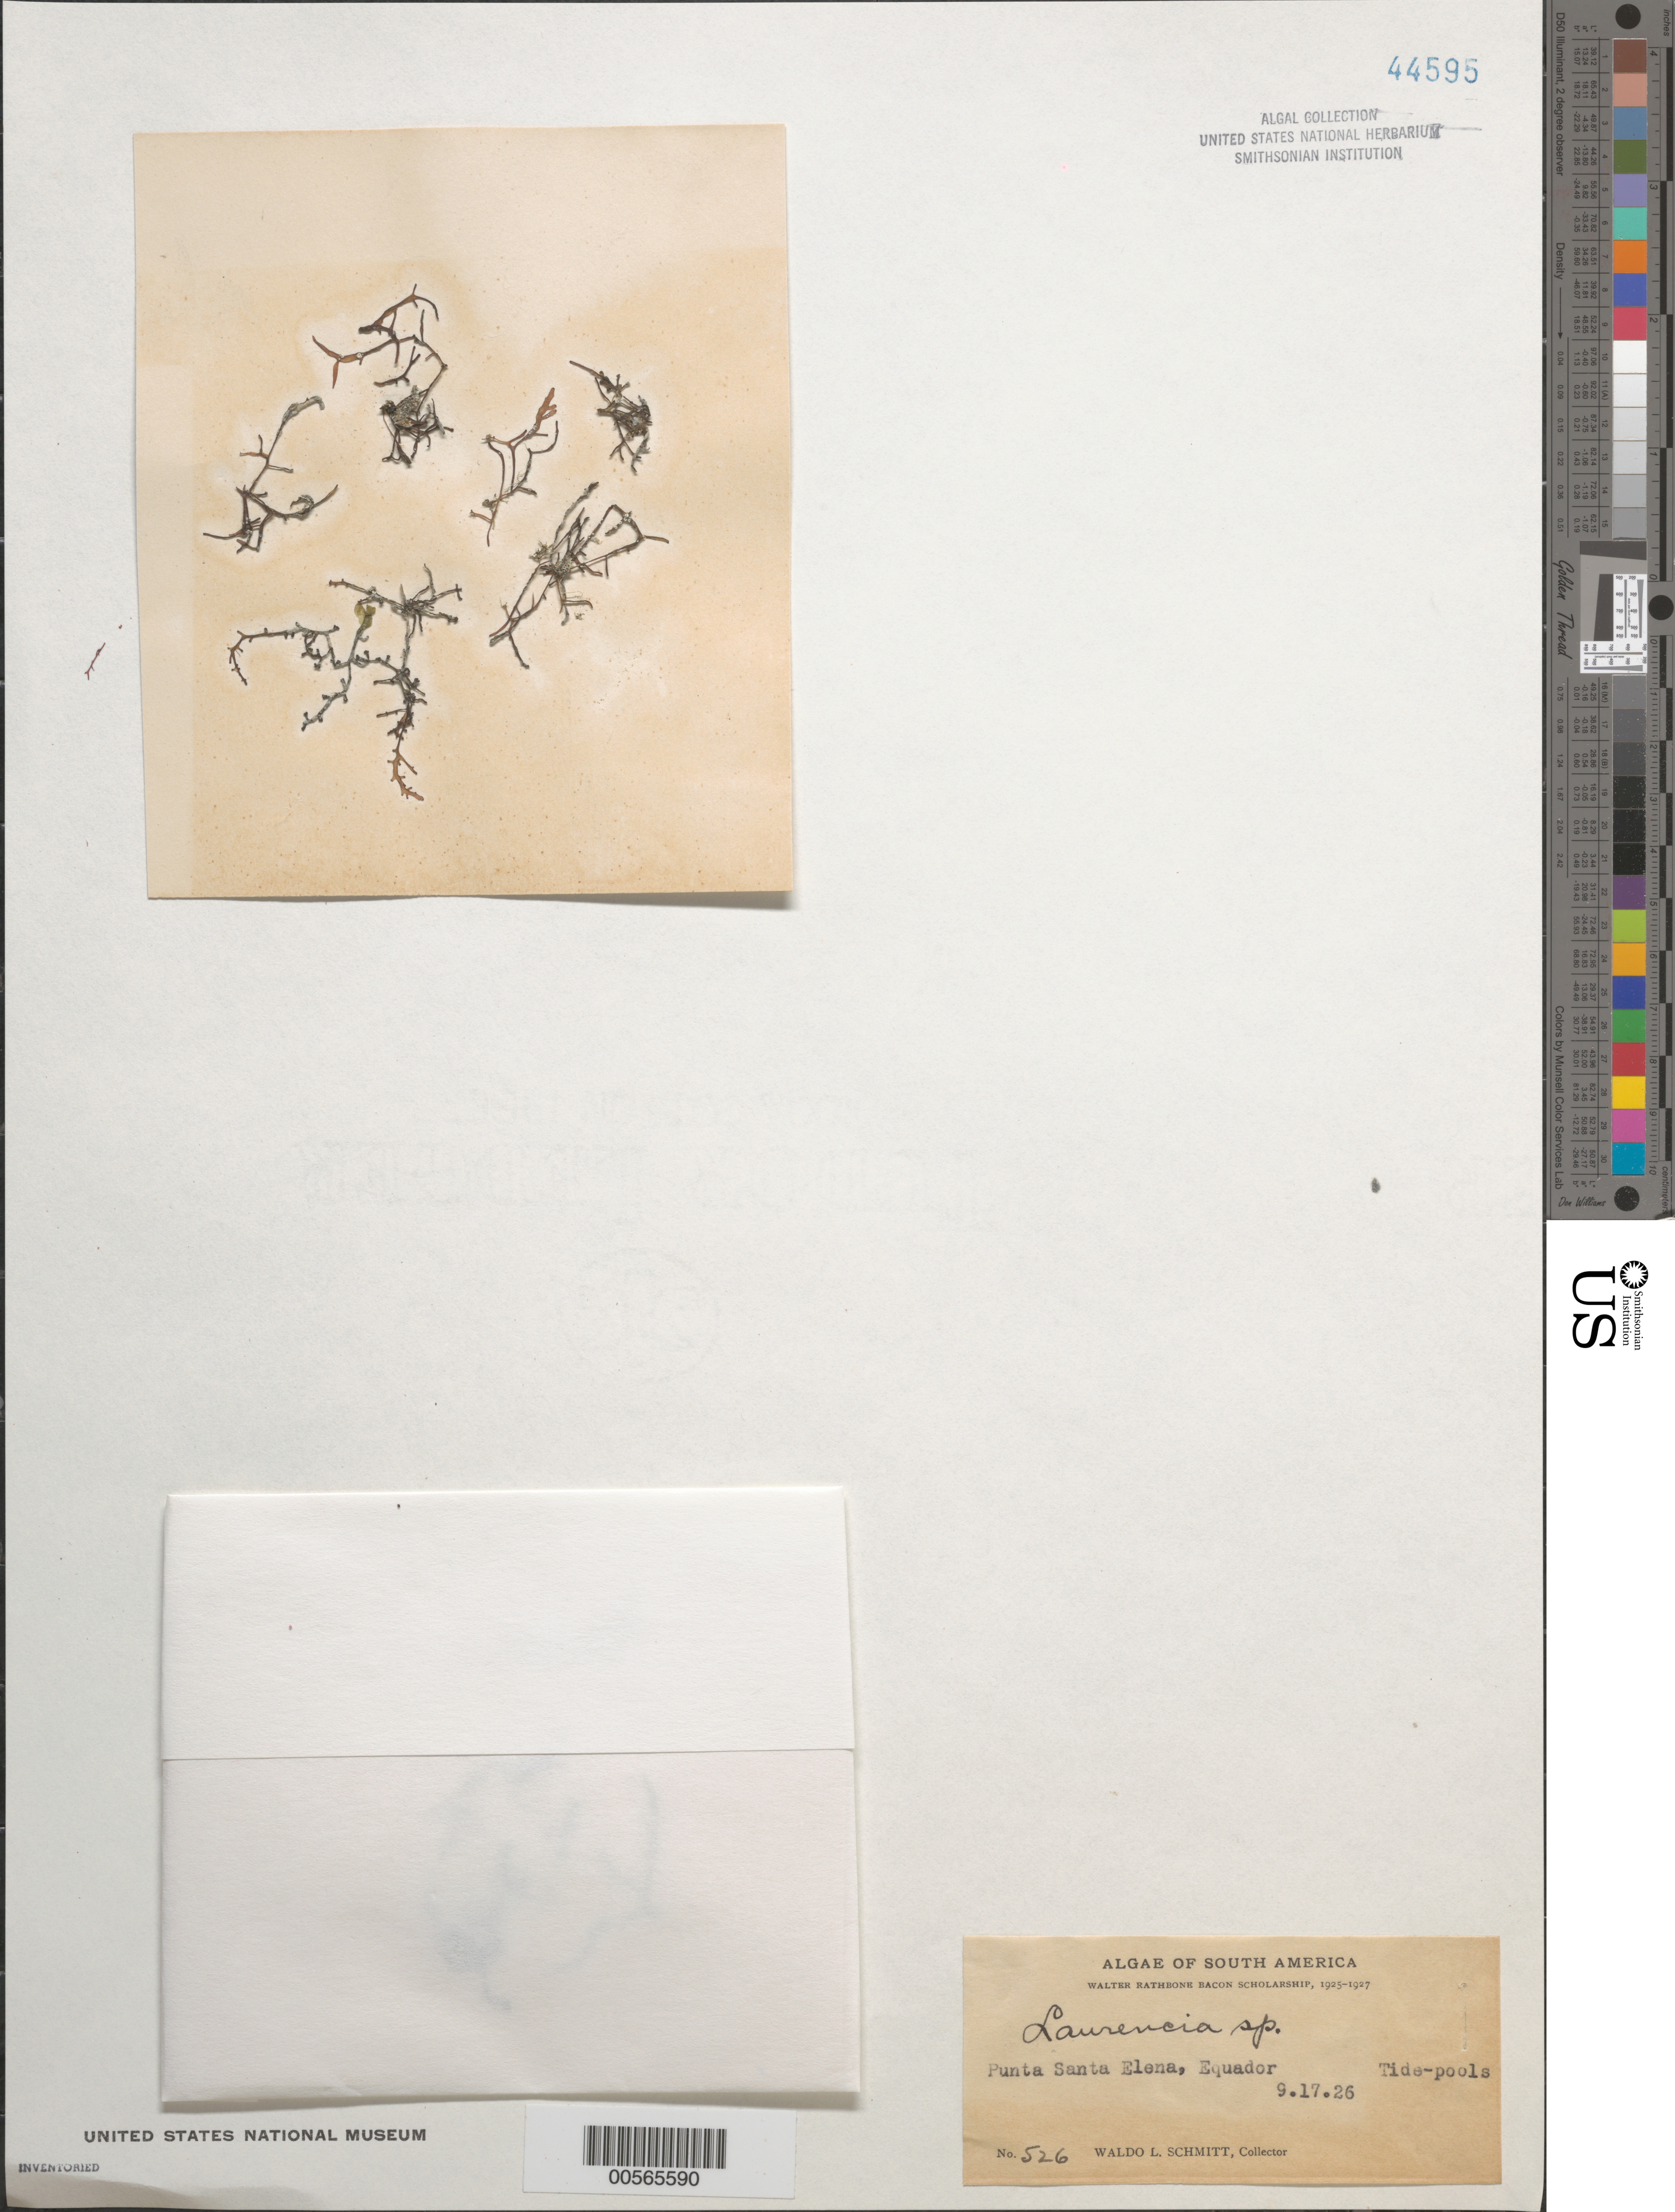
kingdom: Plantae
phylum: Rhodophyta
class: Florideophyceae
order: Ceramiales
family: Rhodomelaceae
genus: Laurencia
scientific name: Laurencia sp.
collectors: W. L. Schmitt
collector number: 526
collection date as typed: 17 Sep 1926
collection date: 1926-09-17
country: Ecuador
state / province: Guayas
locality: Punta Santa Elena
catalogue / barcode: US 44595